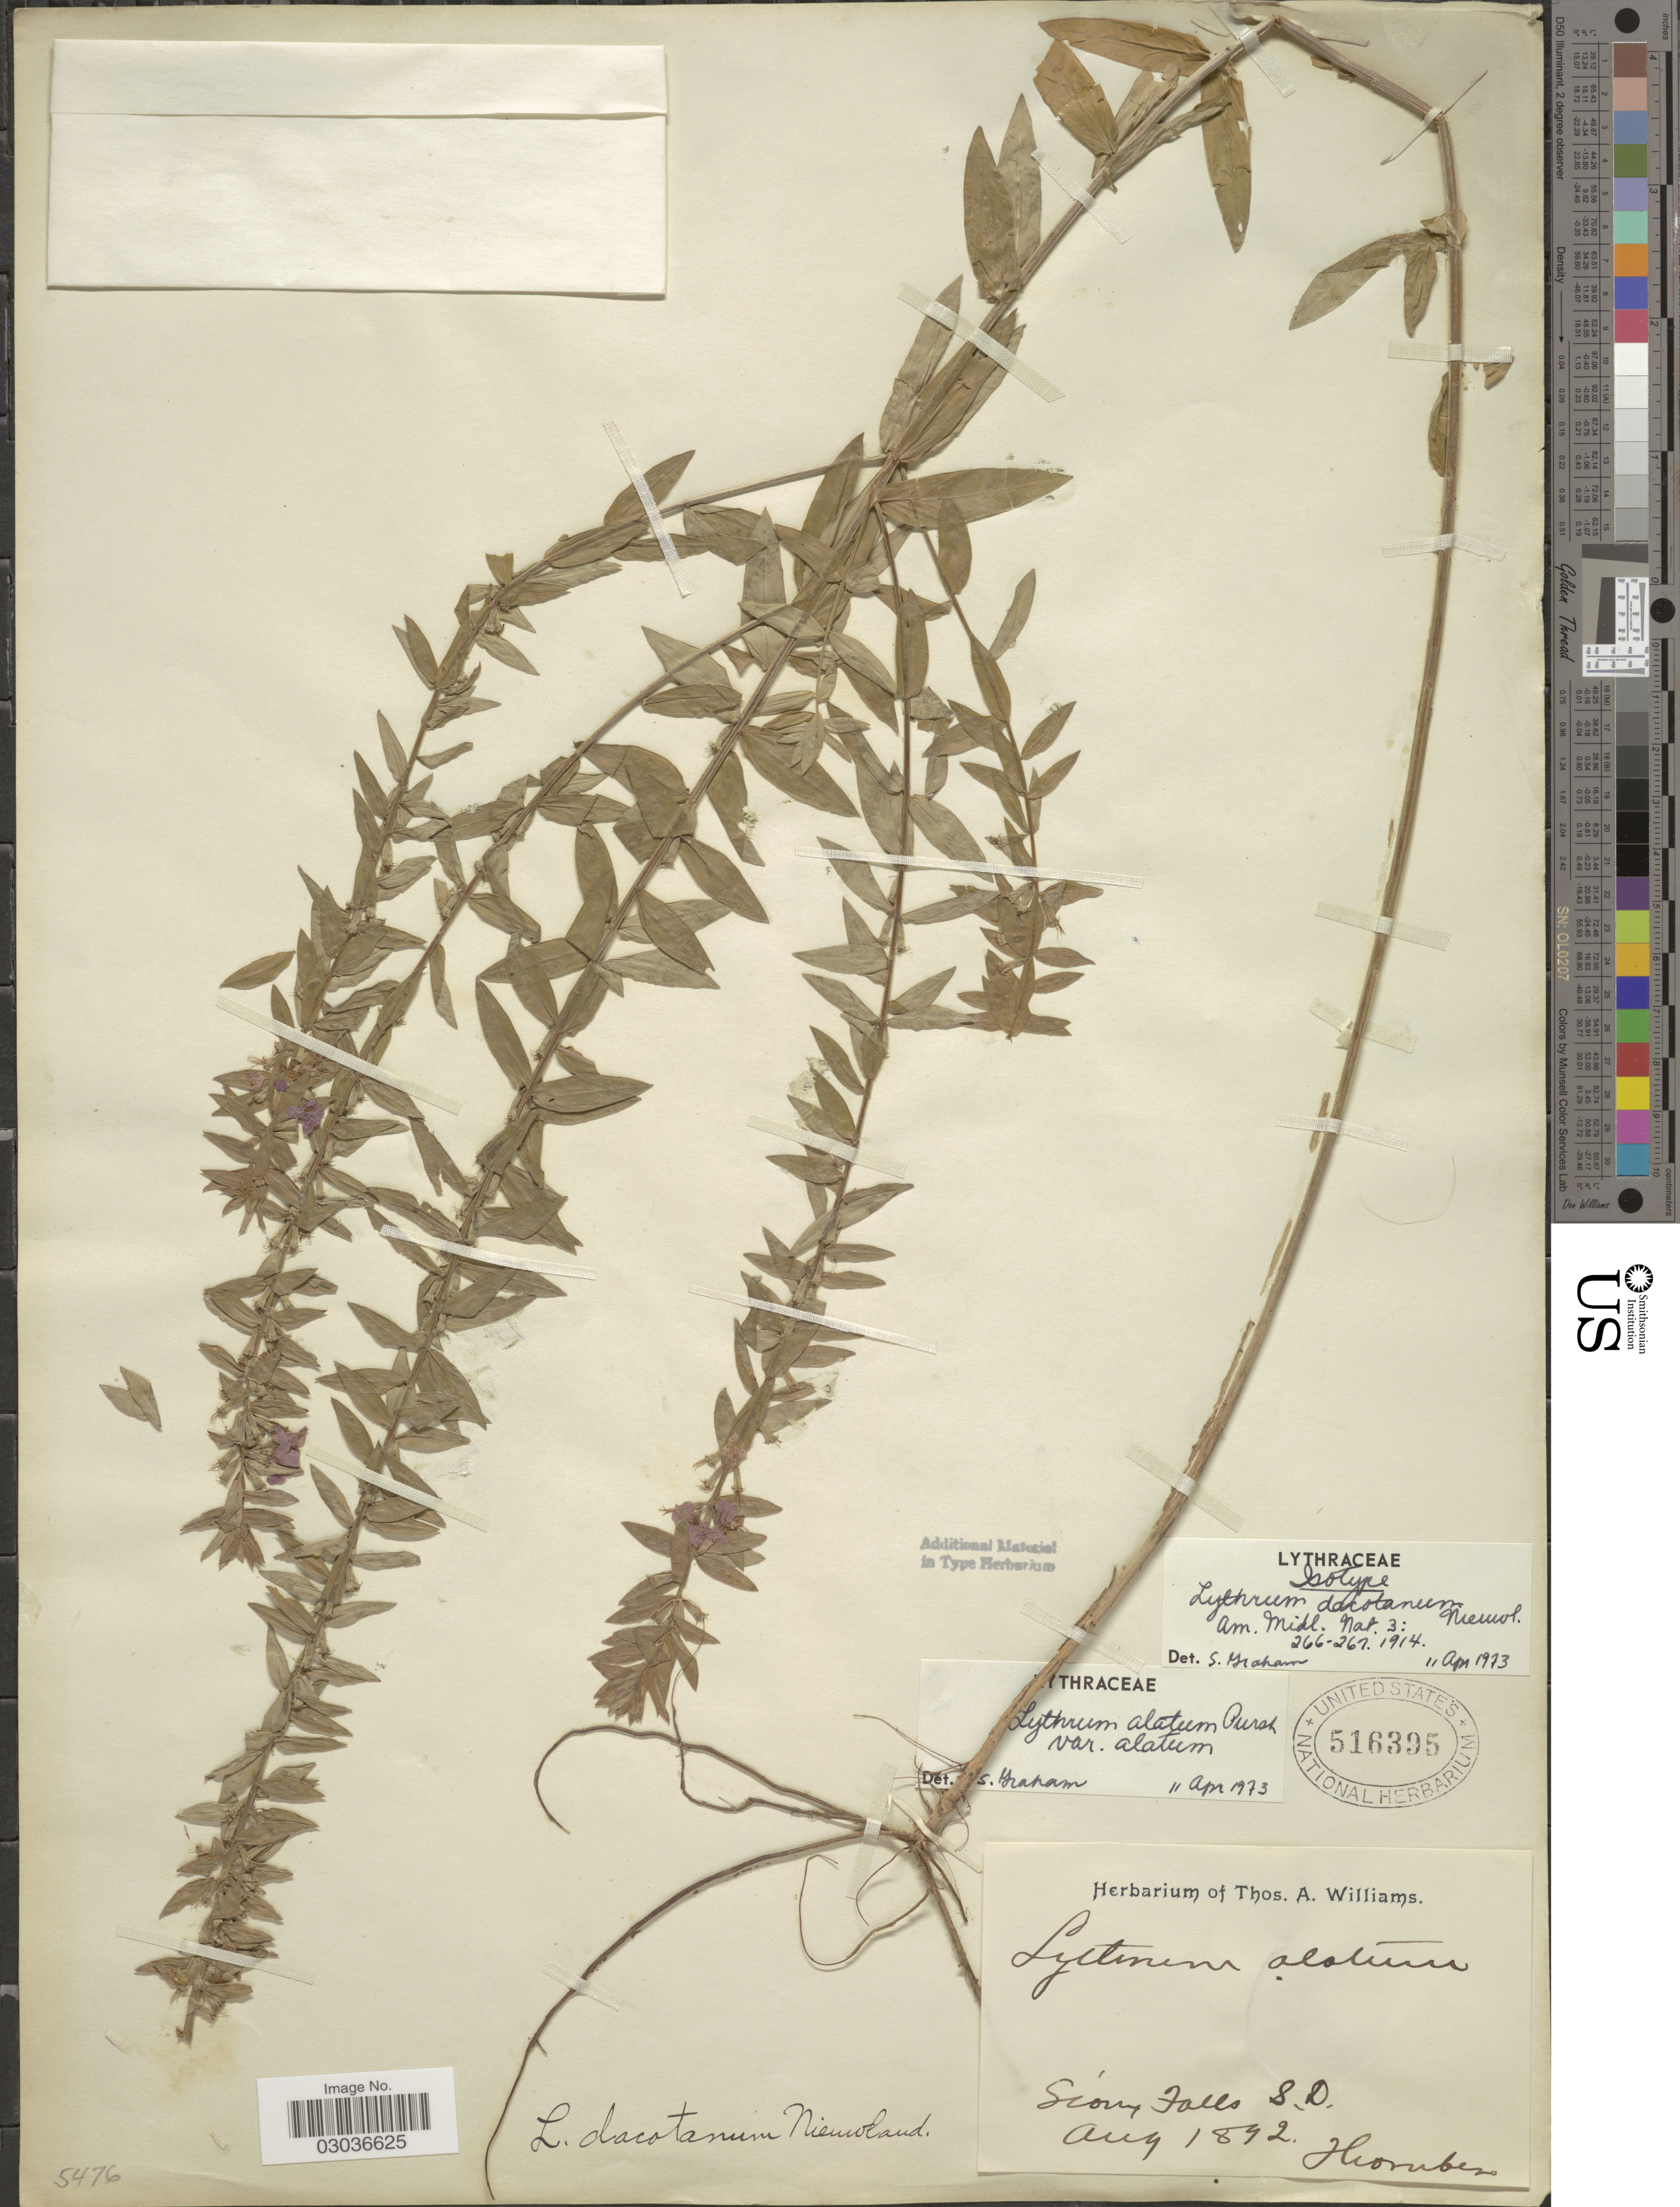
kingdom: Plantae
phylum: Tracheophyta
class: Magnoliopsida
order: Myrtales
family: Lythraceae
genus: Lythrum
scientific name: Lythrum alatum var. alatum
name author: Pursh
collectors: -. Thornber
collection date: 1892-08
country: United States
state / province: South Dakota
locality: Sioux Falls S.D.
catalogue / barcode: US 516395